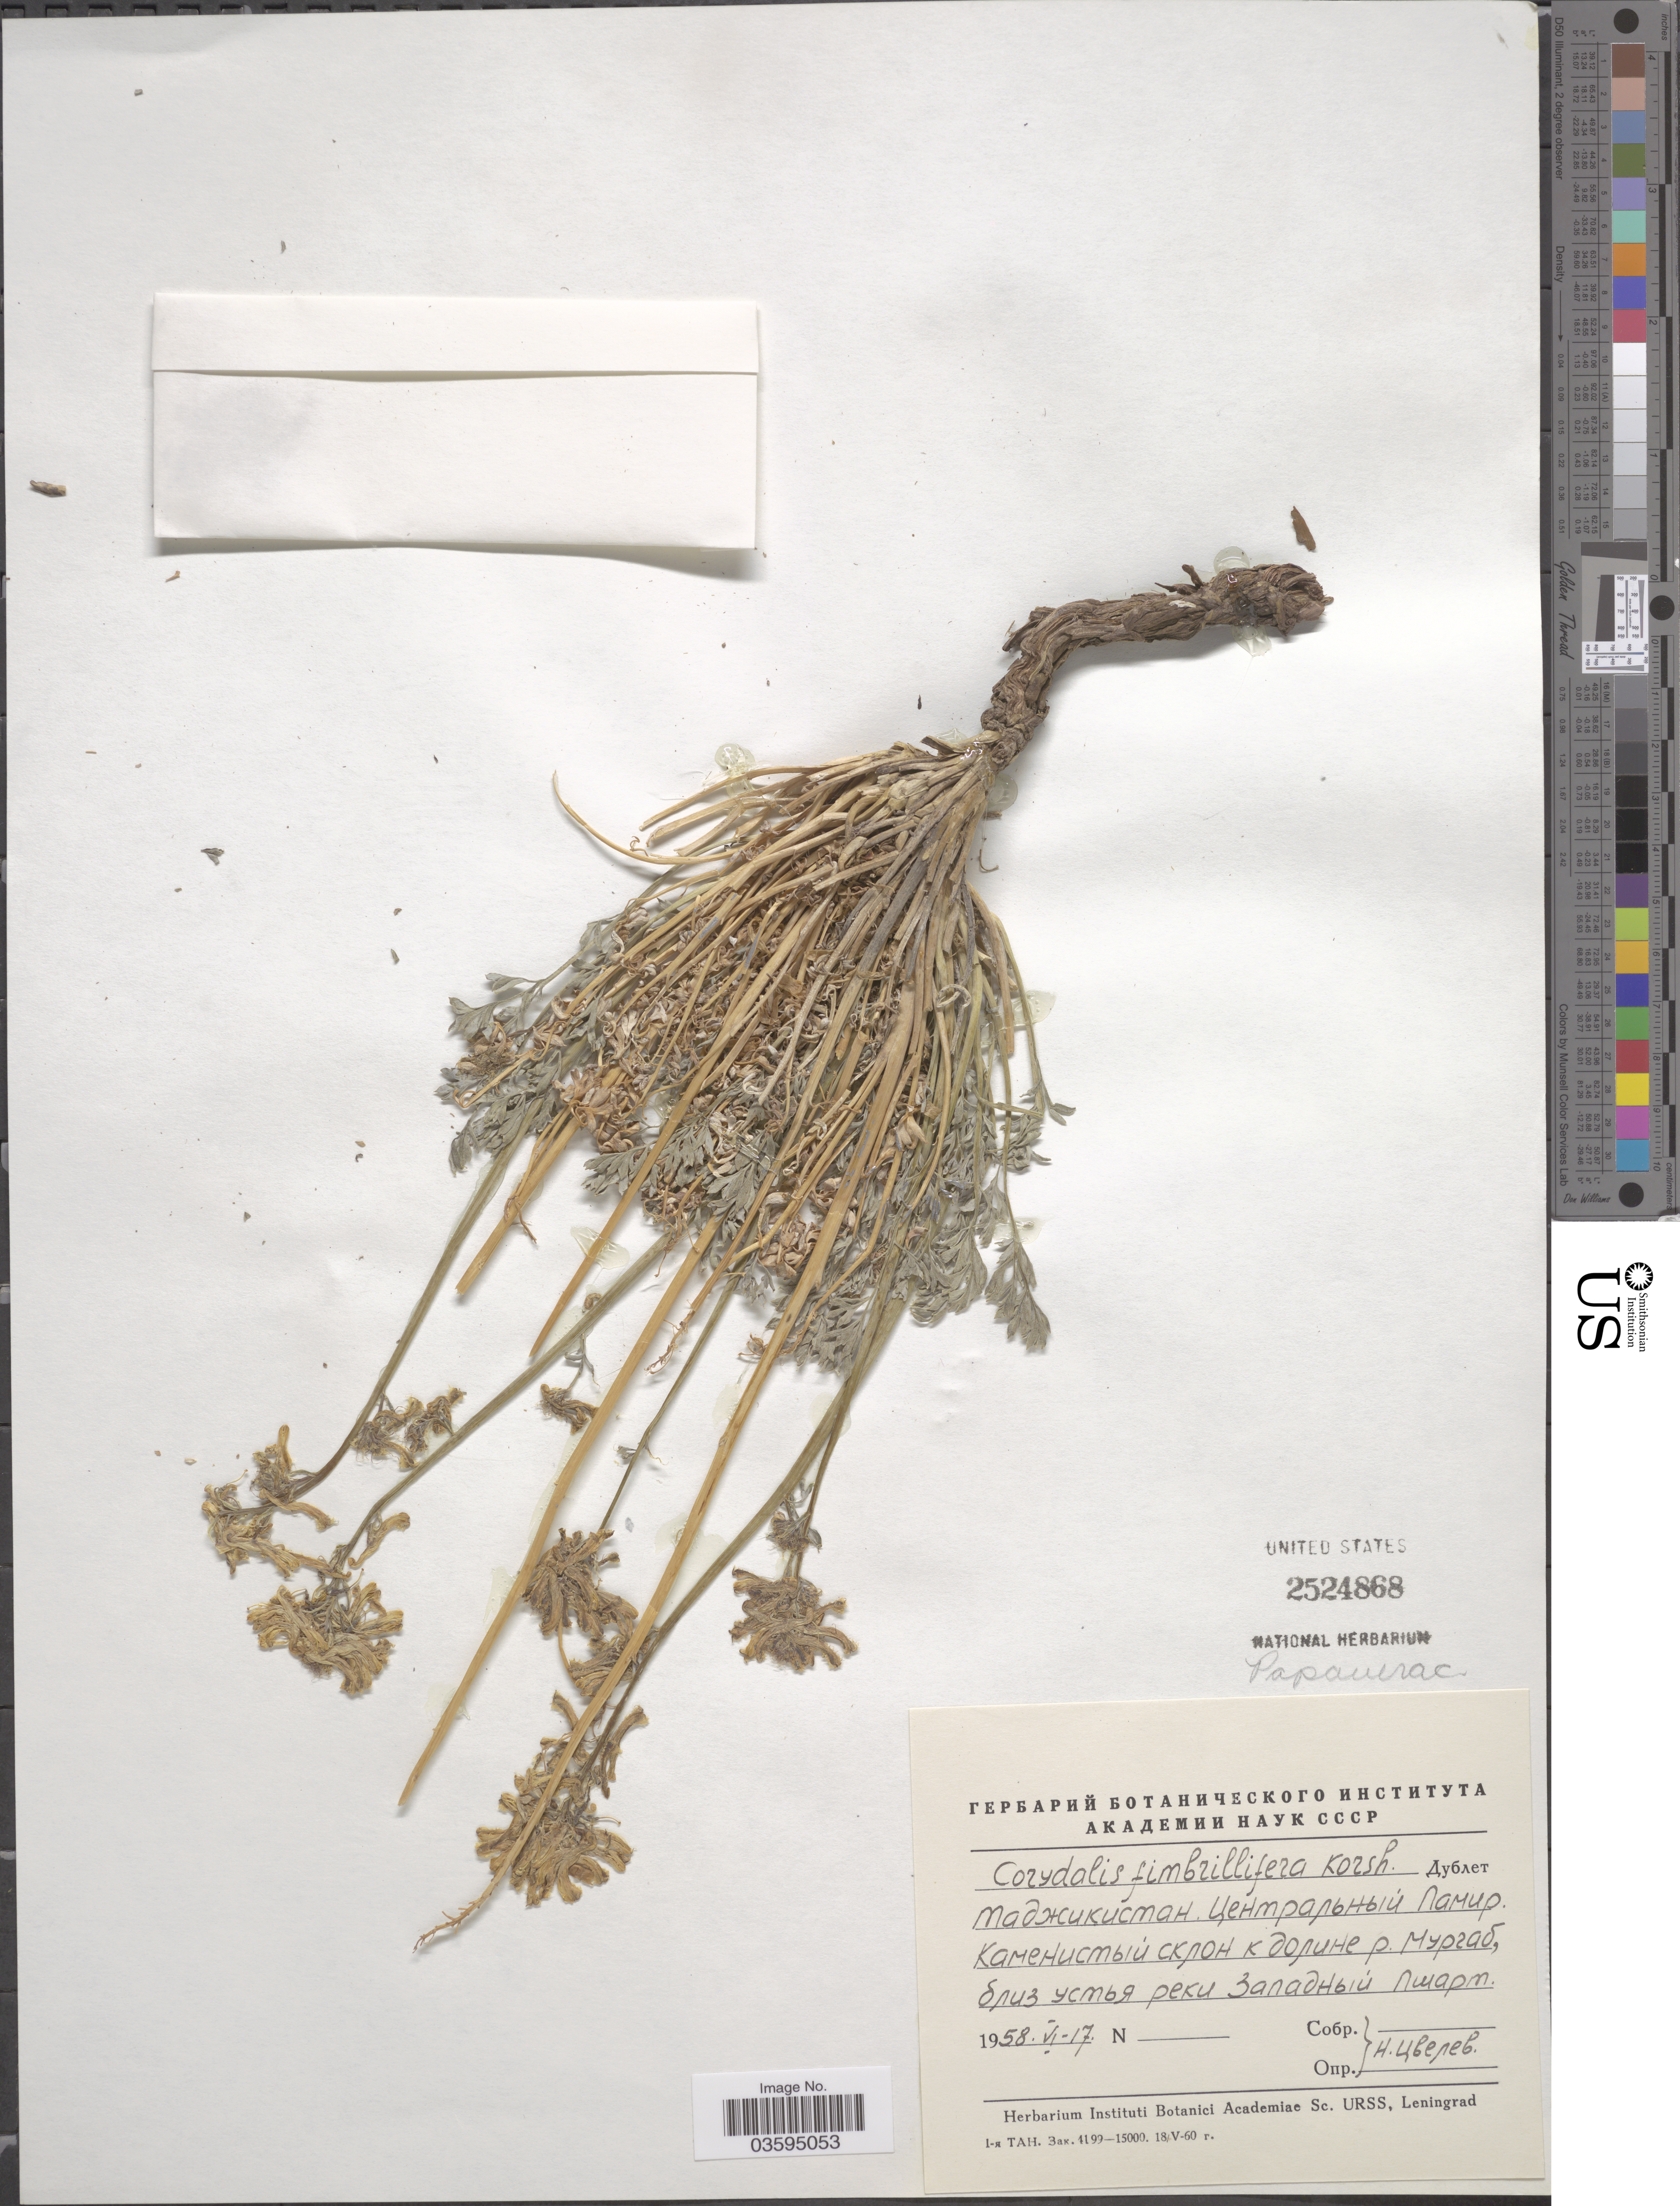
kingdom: Plantae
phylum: Tracheophyta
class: Magnoliopsida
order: Ranunculales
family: Papaveraceae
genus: Corydalis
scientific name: Corydalis fimbrillifera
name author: Korsh.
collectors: N. Tsvelev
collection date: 1958-06-17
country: Tajikistan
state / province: Gorno-Badakhstan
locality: Valley of River Murgab near estuary of River Pshart.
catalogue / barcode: US 2524868